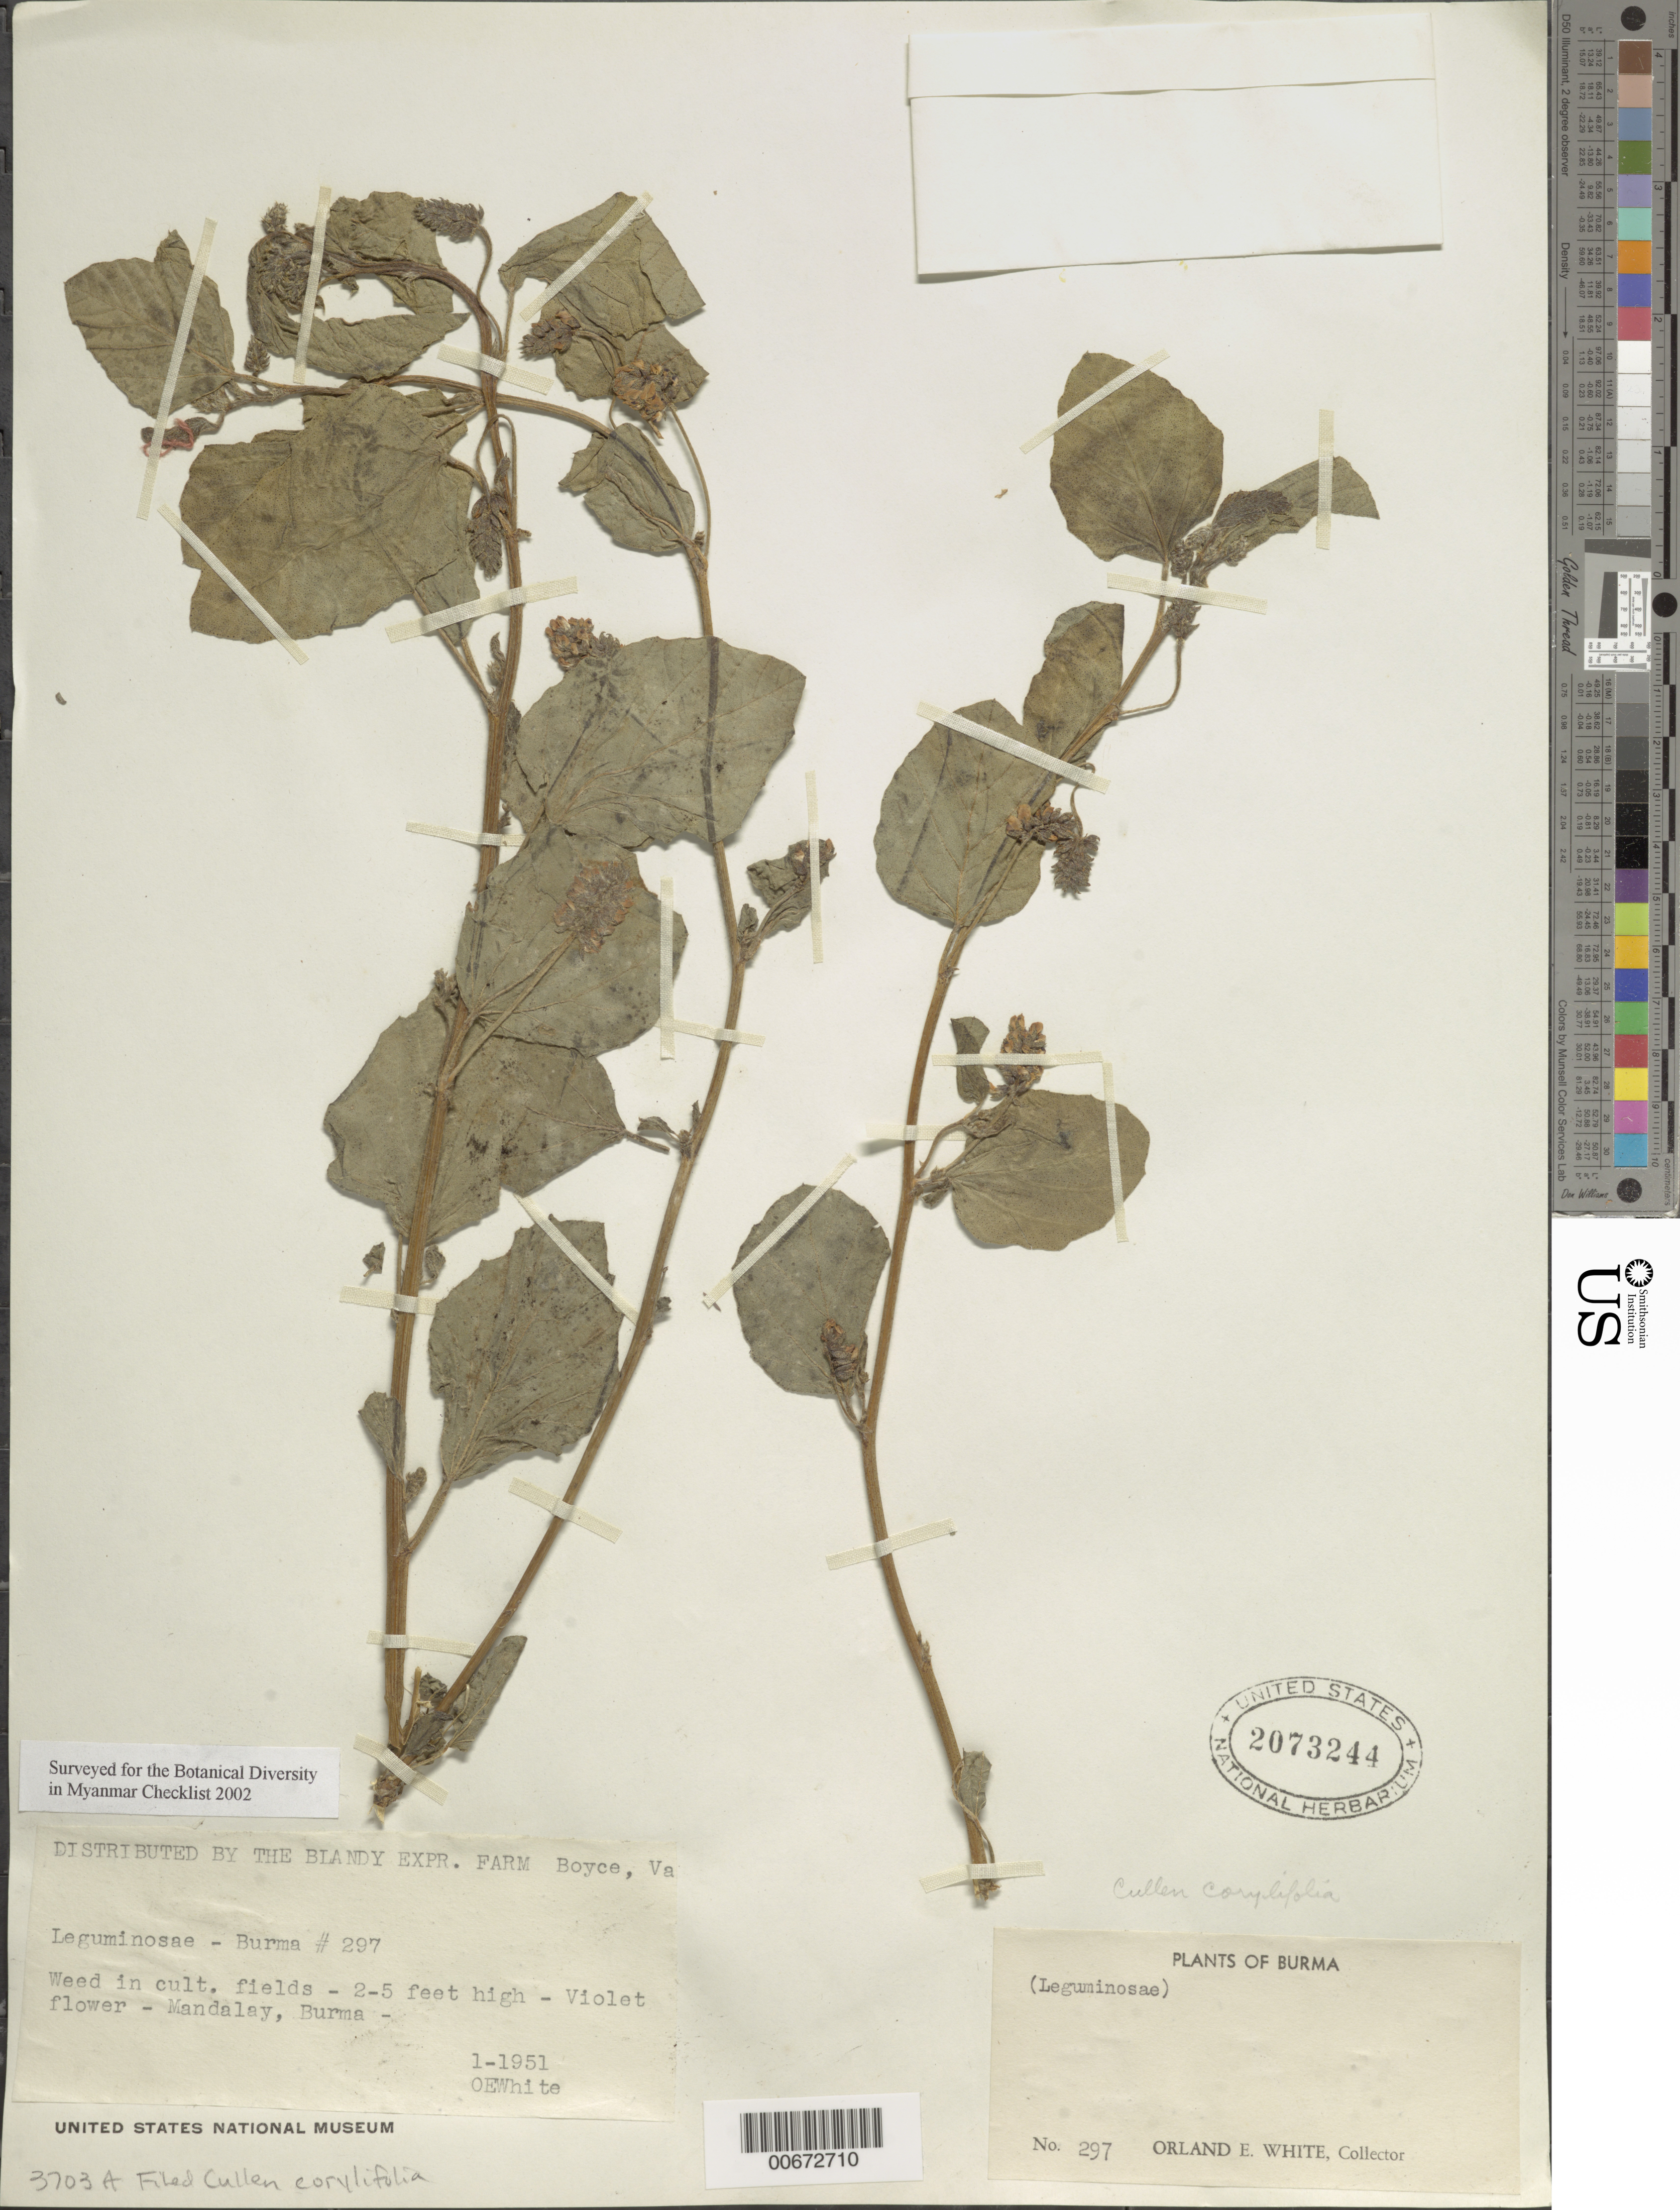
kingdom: Plantae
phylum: Tracheophyta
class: Magnoliopsida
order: Fabales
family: Fabaceae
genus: Cullen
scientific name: Cullen corylifolium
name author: Medik.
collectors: O. E. White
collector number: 297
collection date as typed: Jan 1951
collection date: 1951-01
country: Myanmar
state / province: Mandalay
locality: Mandalay.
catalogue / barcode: US 2073244